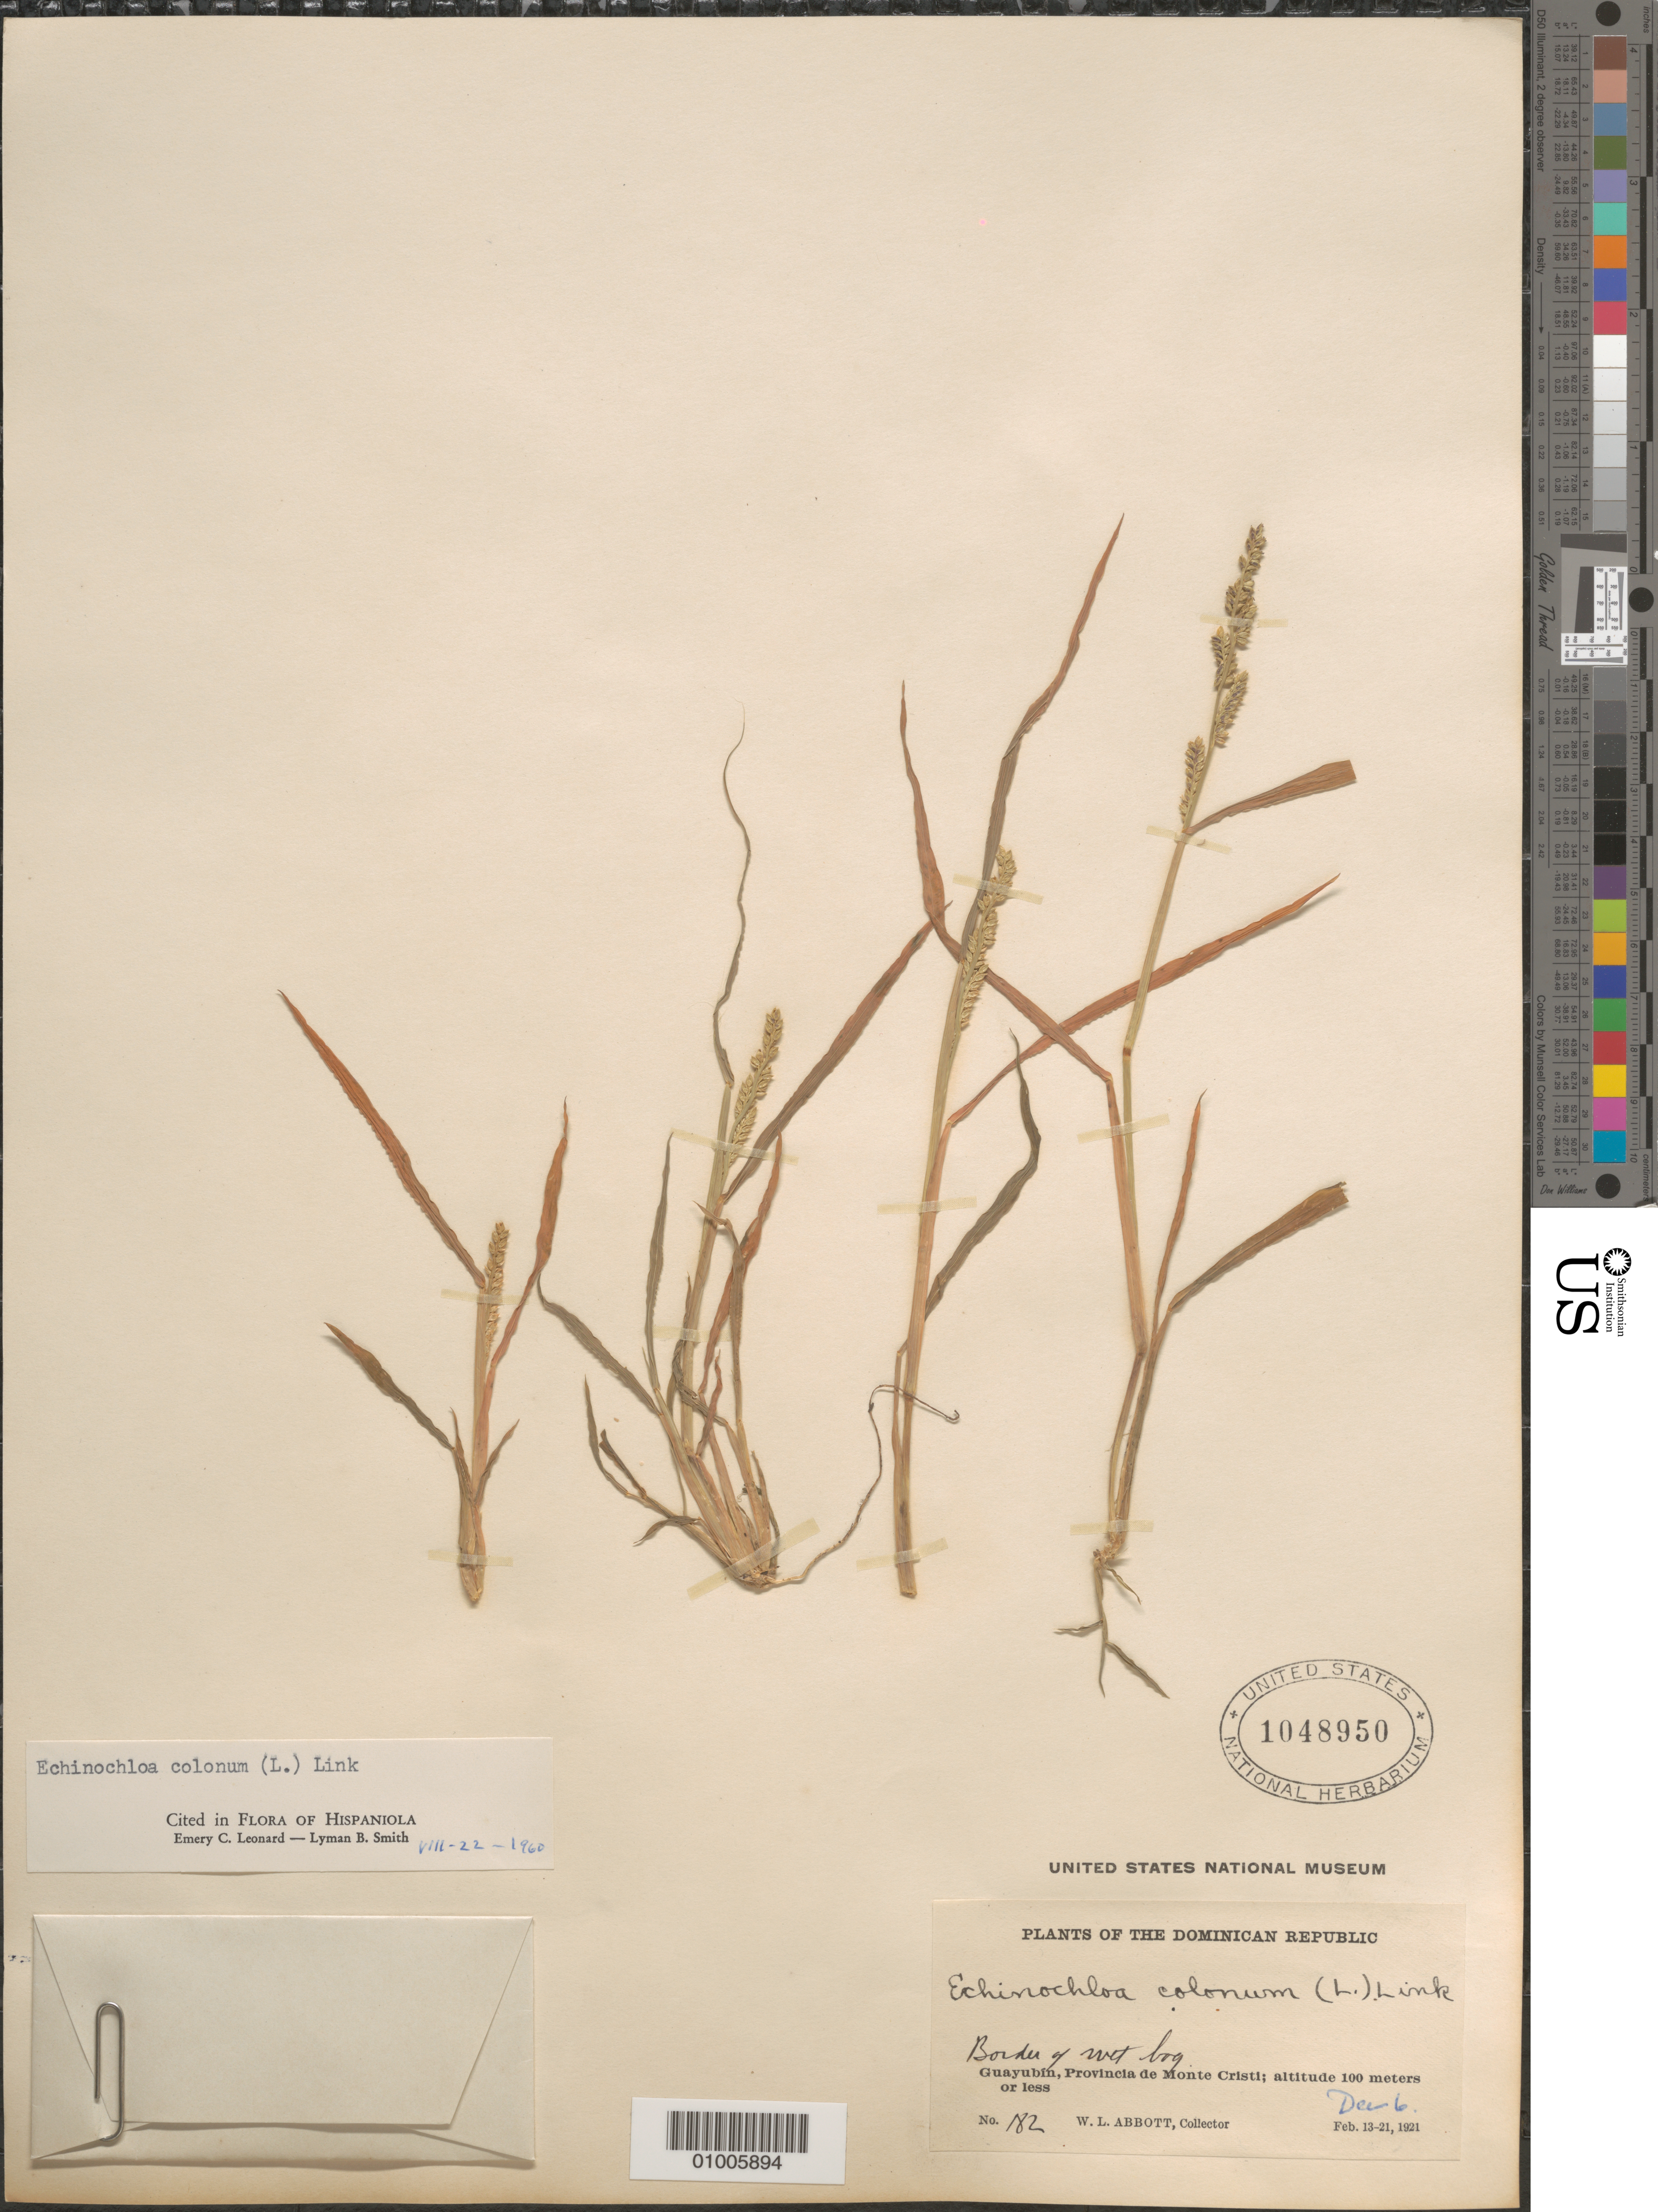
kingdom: Plantae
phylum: Tracheophyta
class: Liliopsida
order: Poales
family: Poaceae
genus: Echinochloa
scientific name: Echinochloa colona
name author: (L.) Link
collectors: W. L. Abbott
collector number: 182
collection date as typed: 16 Dec 1921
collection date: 1921-12-16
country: Dominican Republic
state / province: Monte Cristi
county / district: Monción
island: Hispaniola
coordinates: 0 N, 0 E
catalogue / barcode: US 1048950